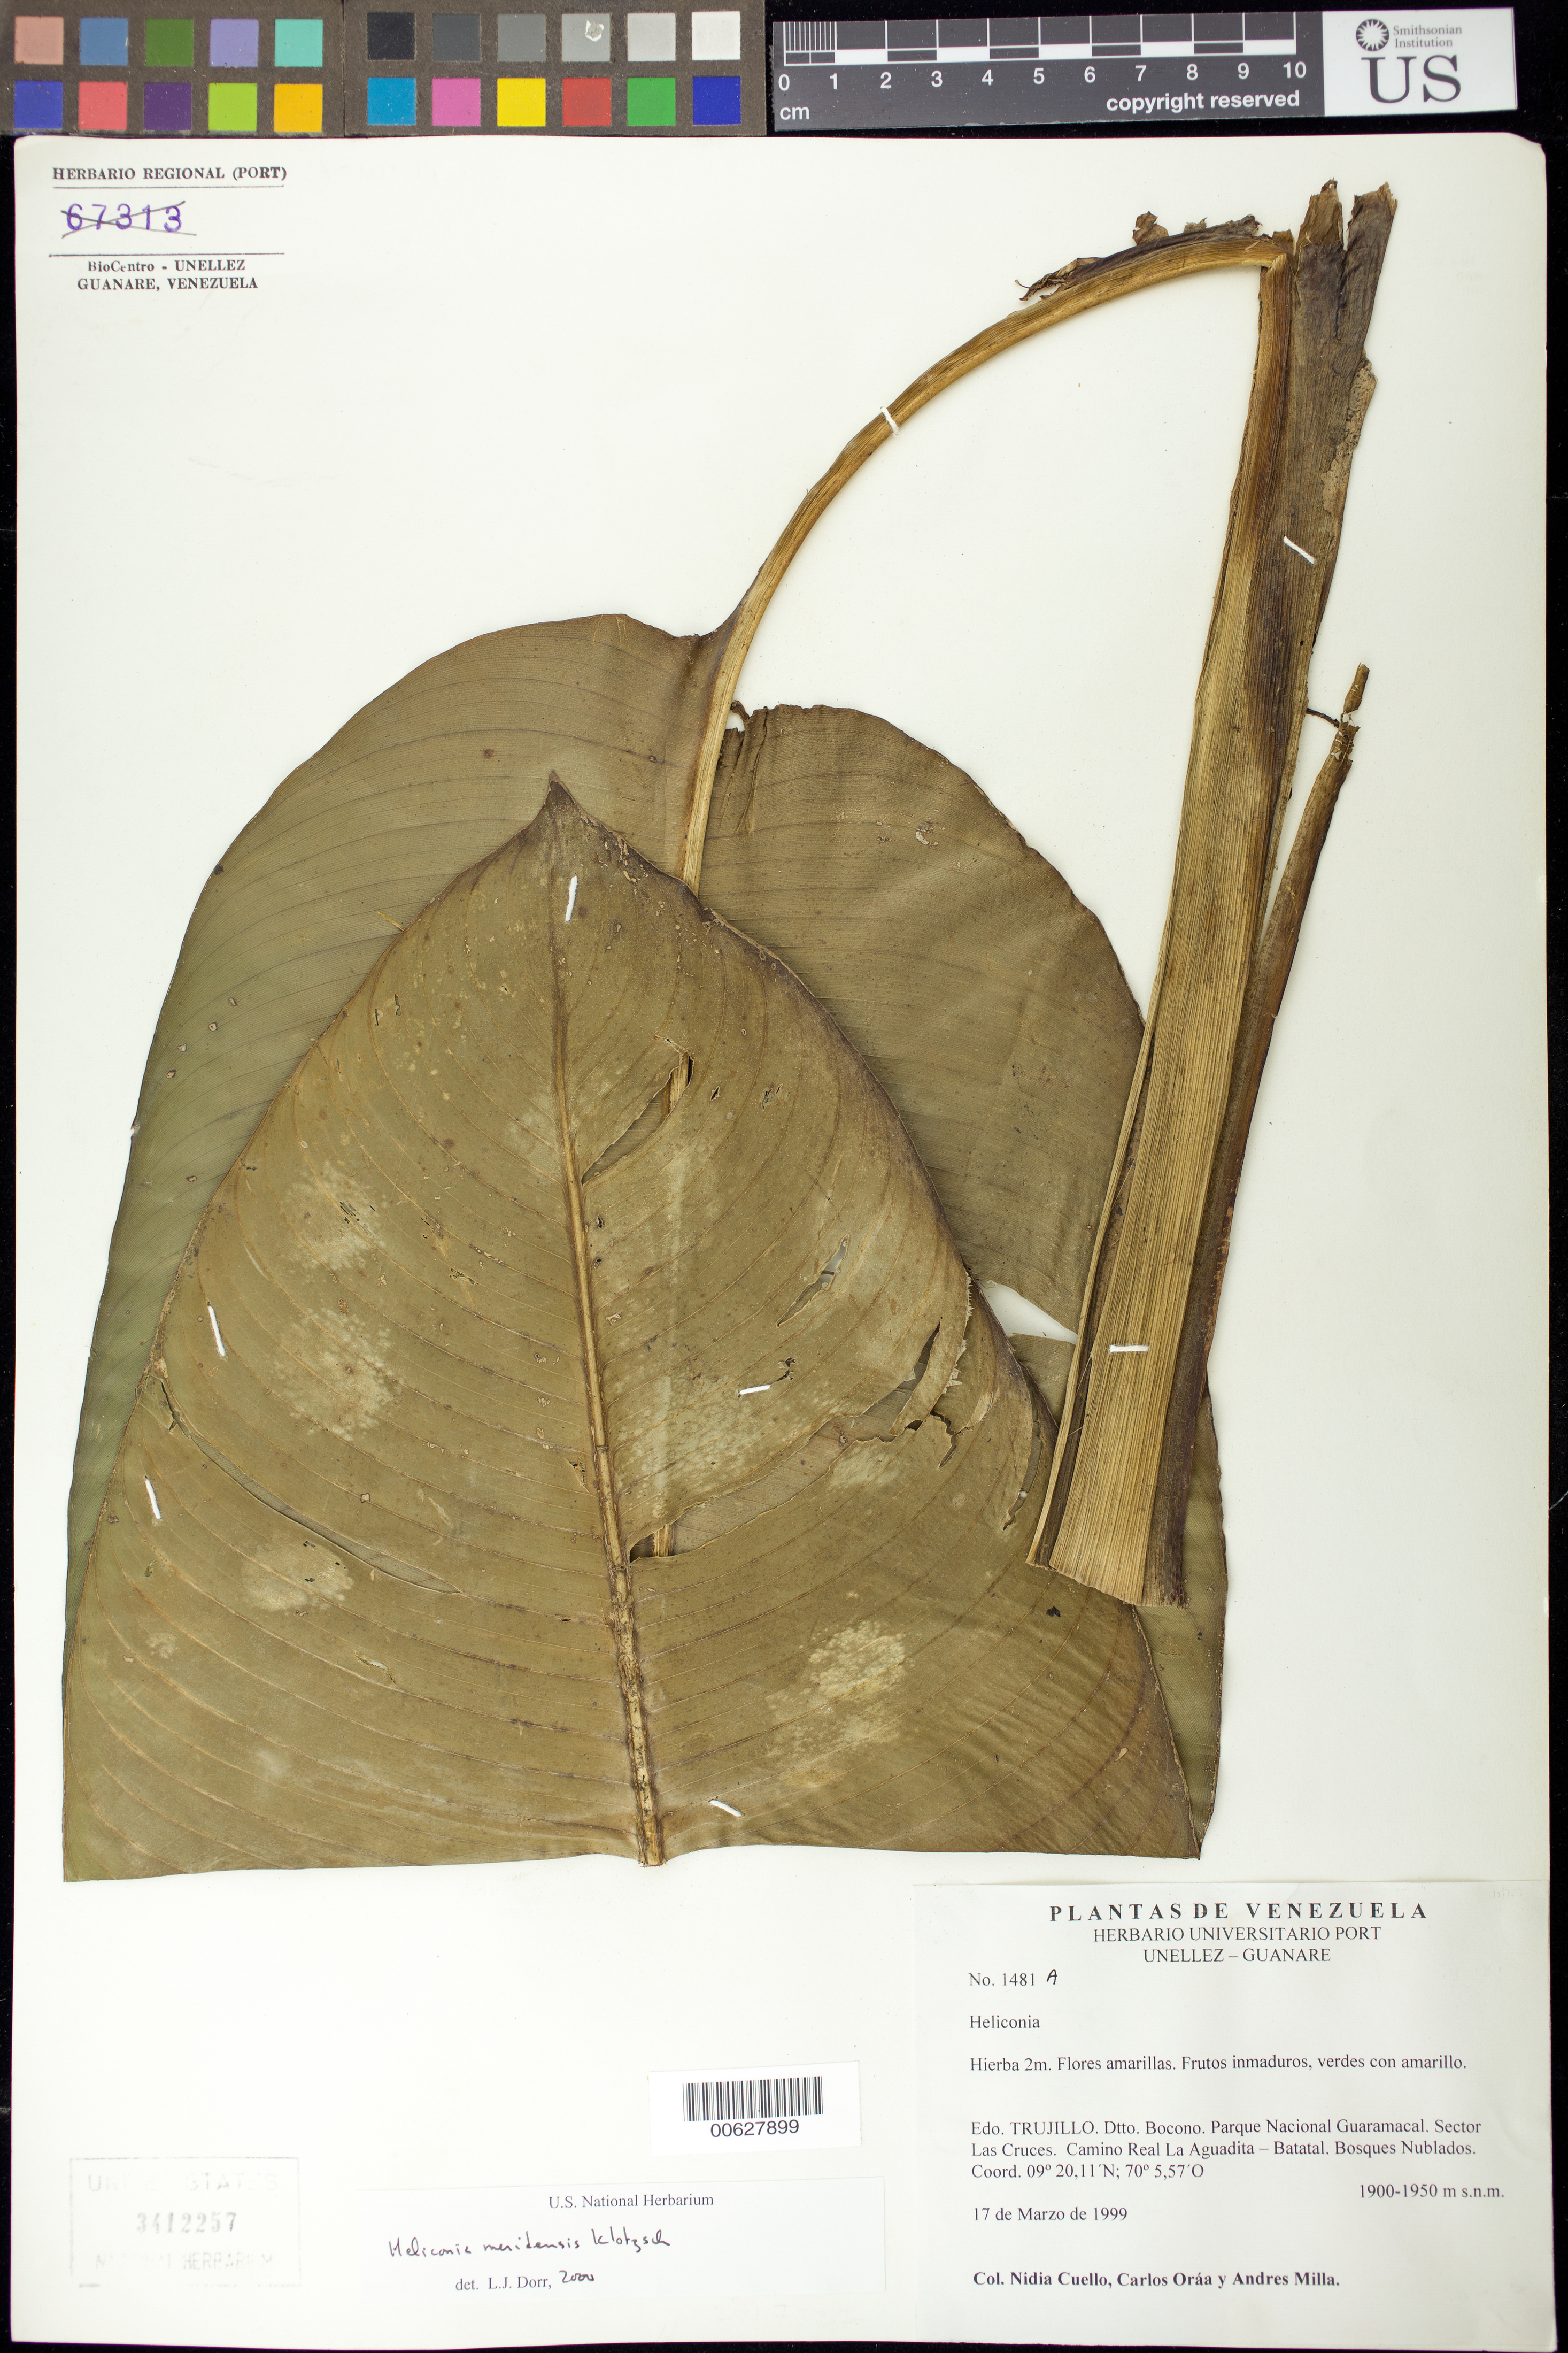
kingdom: Plantae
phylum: Tracheophyta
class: Magnoliopsida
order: Saxifragales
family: Grossulariaceae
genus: Ribes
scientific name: Ribes atropurpureum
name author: C.A. Mey.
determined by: Dorr, L. J., (BOT), Smithsonian Institution - National Museum of Natural History (UNITED STATES)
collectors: N. L. Cuello, C. Oráa & A. Milla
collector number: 1481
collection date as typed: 17 Mar 1999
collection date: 1999-03-17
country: Venezuela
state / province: Trujillo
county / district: Boconó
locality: Parque Nacional Guaramacal. Sector Las Cruces. Camino Real La Aguadita - Batatal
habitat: Bosques nubladas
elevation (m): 1900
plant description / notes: PORT, US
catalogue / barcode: US 3412257